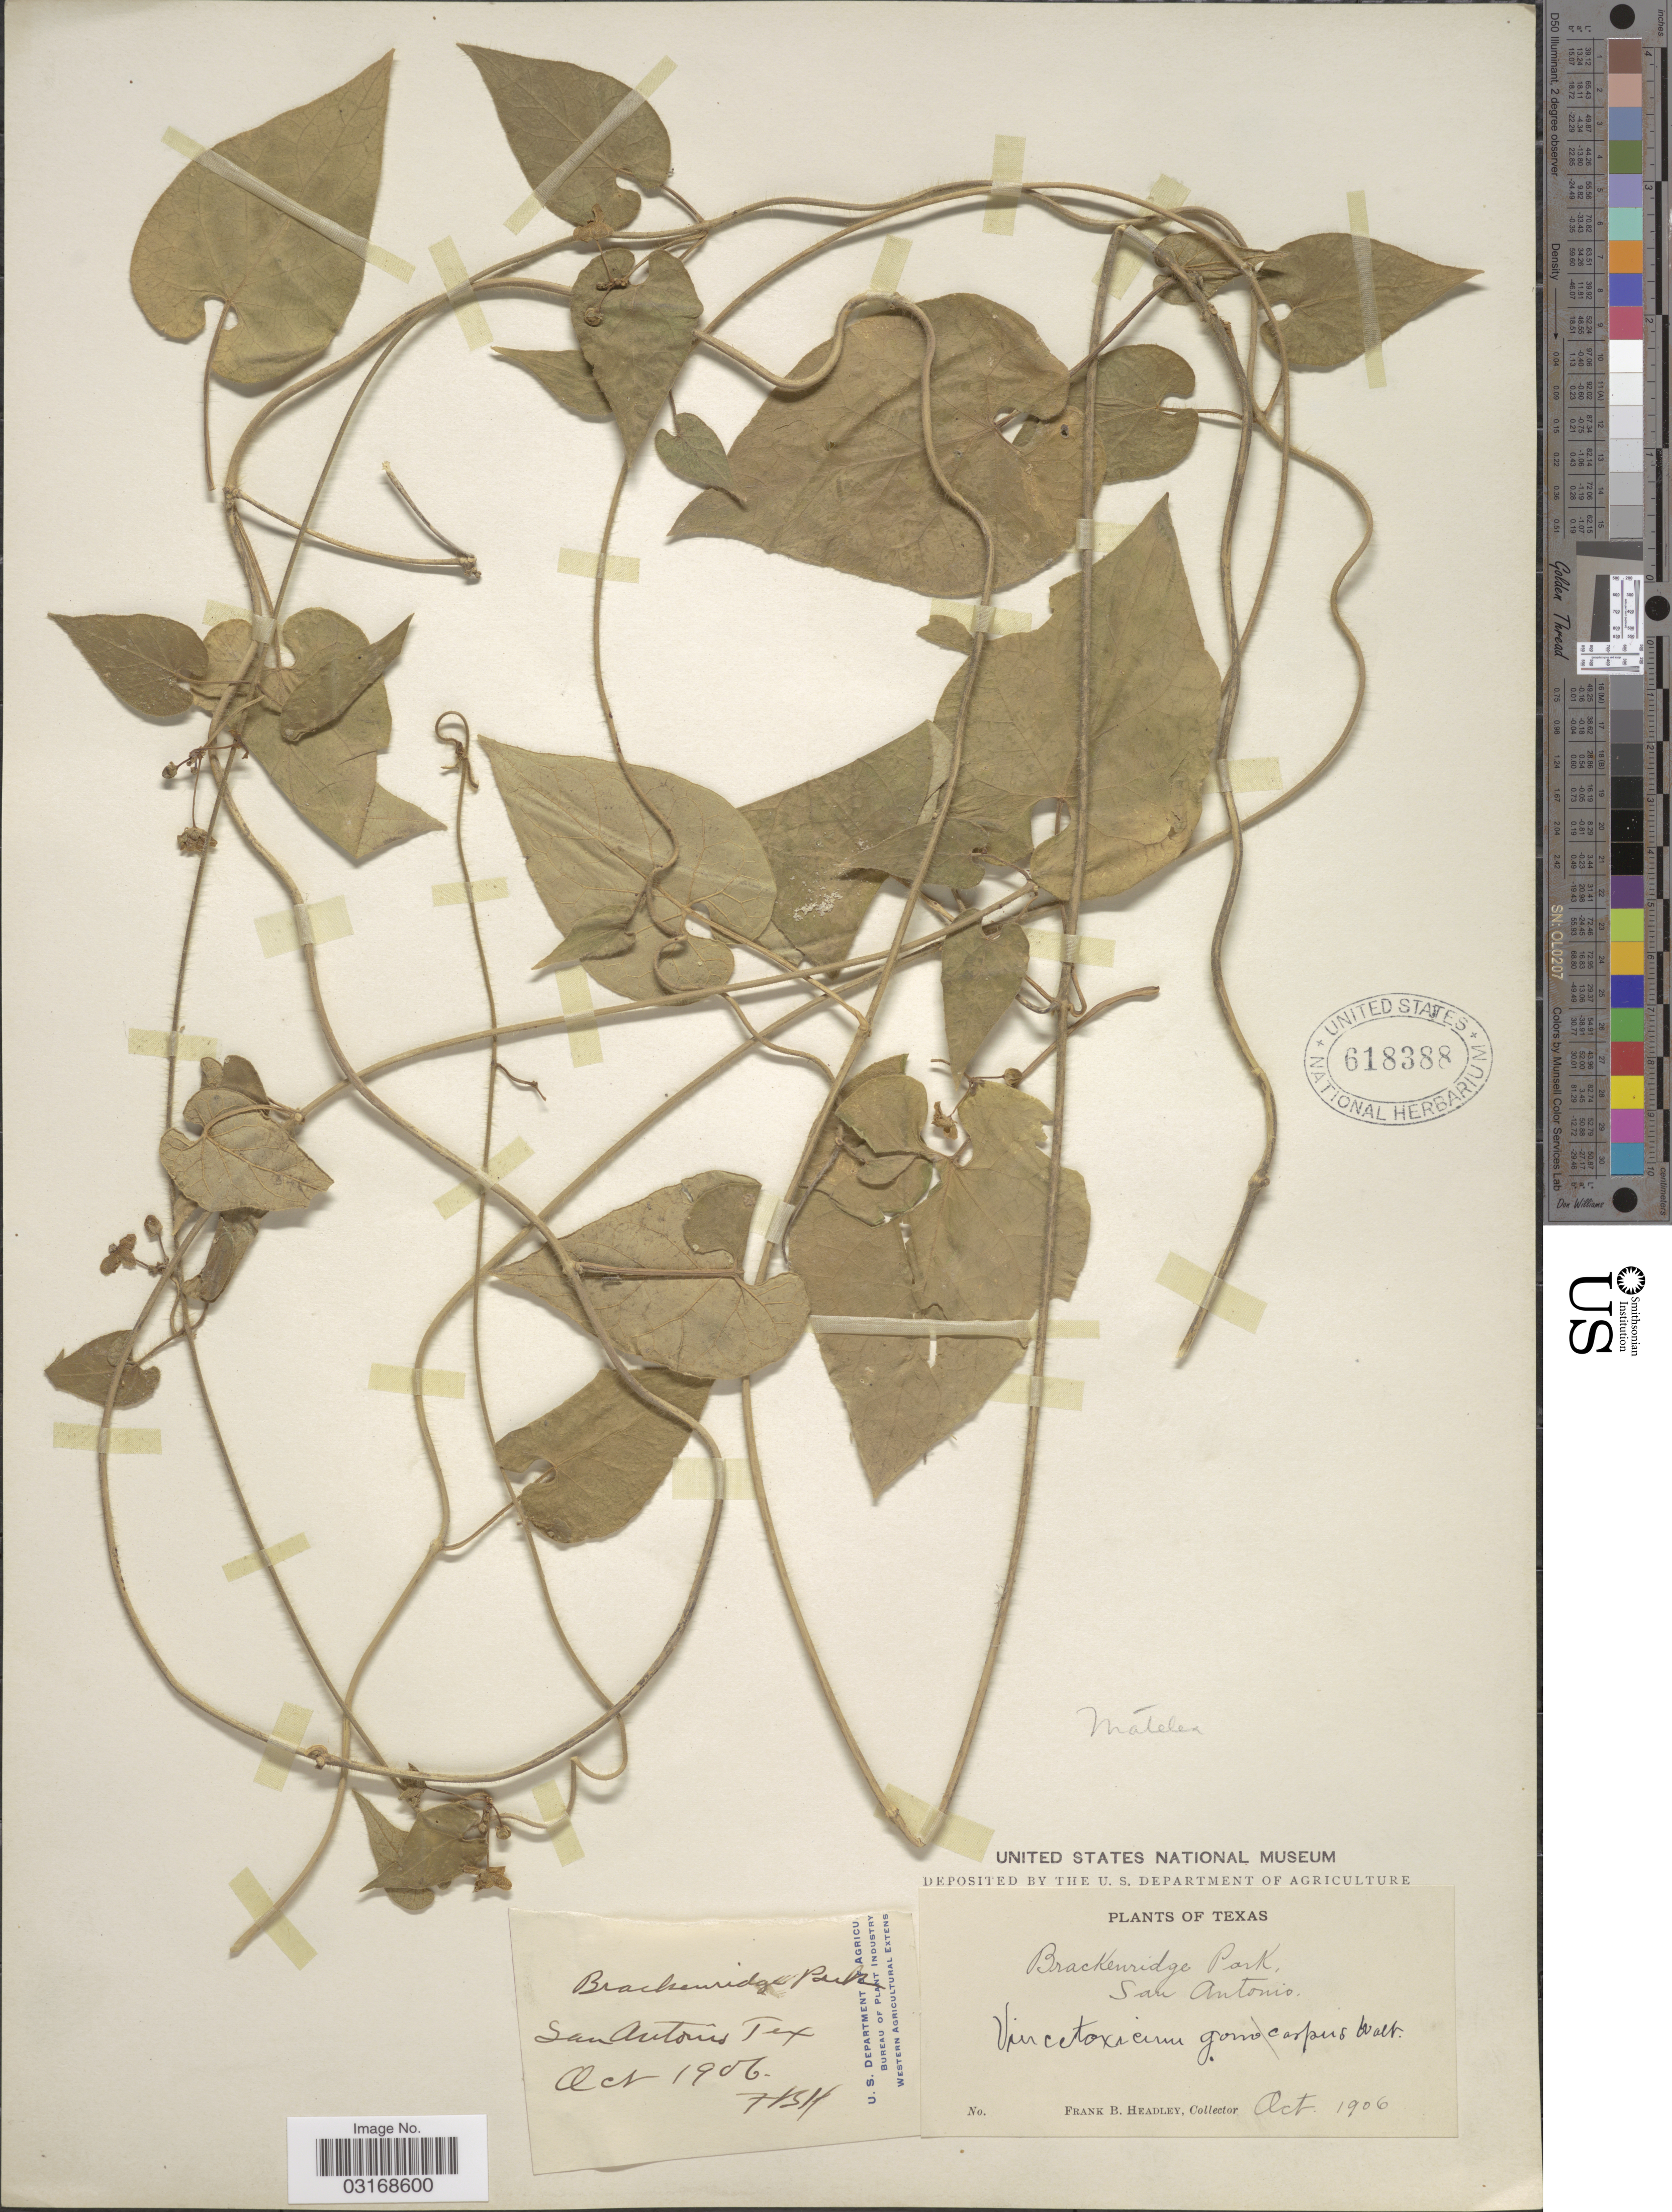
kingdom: Plantae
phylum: Tracheophyta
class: Magnoliopsida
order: Gentianales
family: Apocynaceae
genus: Matelea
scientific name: Matelea reticulata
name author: (Engelm. ex A. Gray) Woodson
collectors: F. B. Headley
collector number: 71511*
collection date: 1906-10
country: United States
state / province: Texas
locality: Brackenridge Park, San Antonio.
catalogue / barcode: US 618388